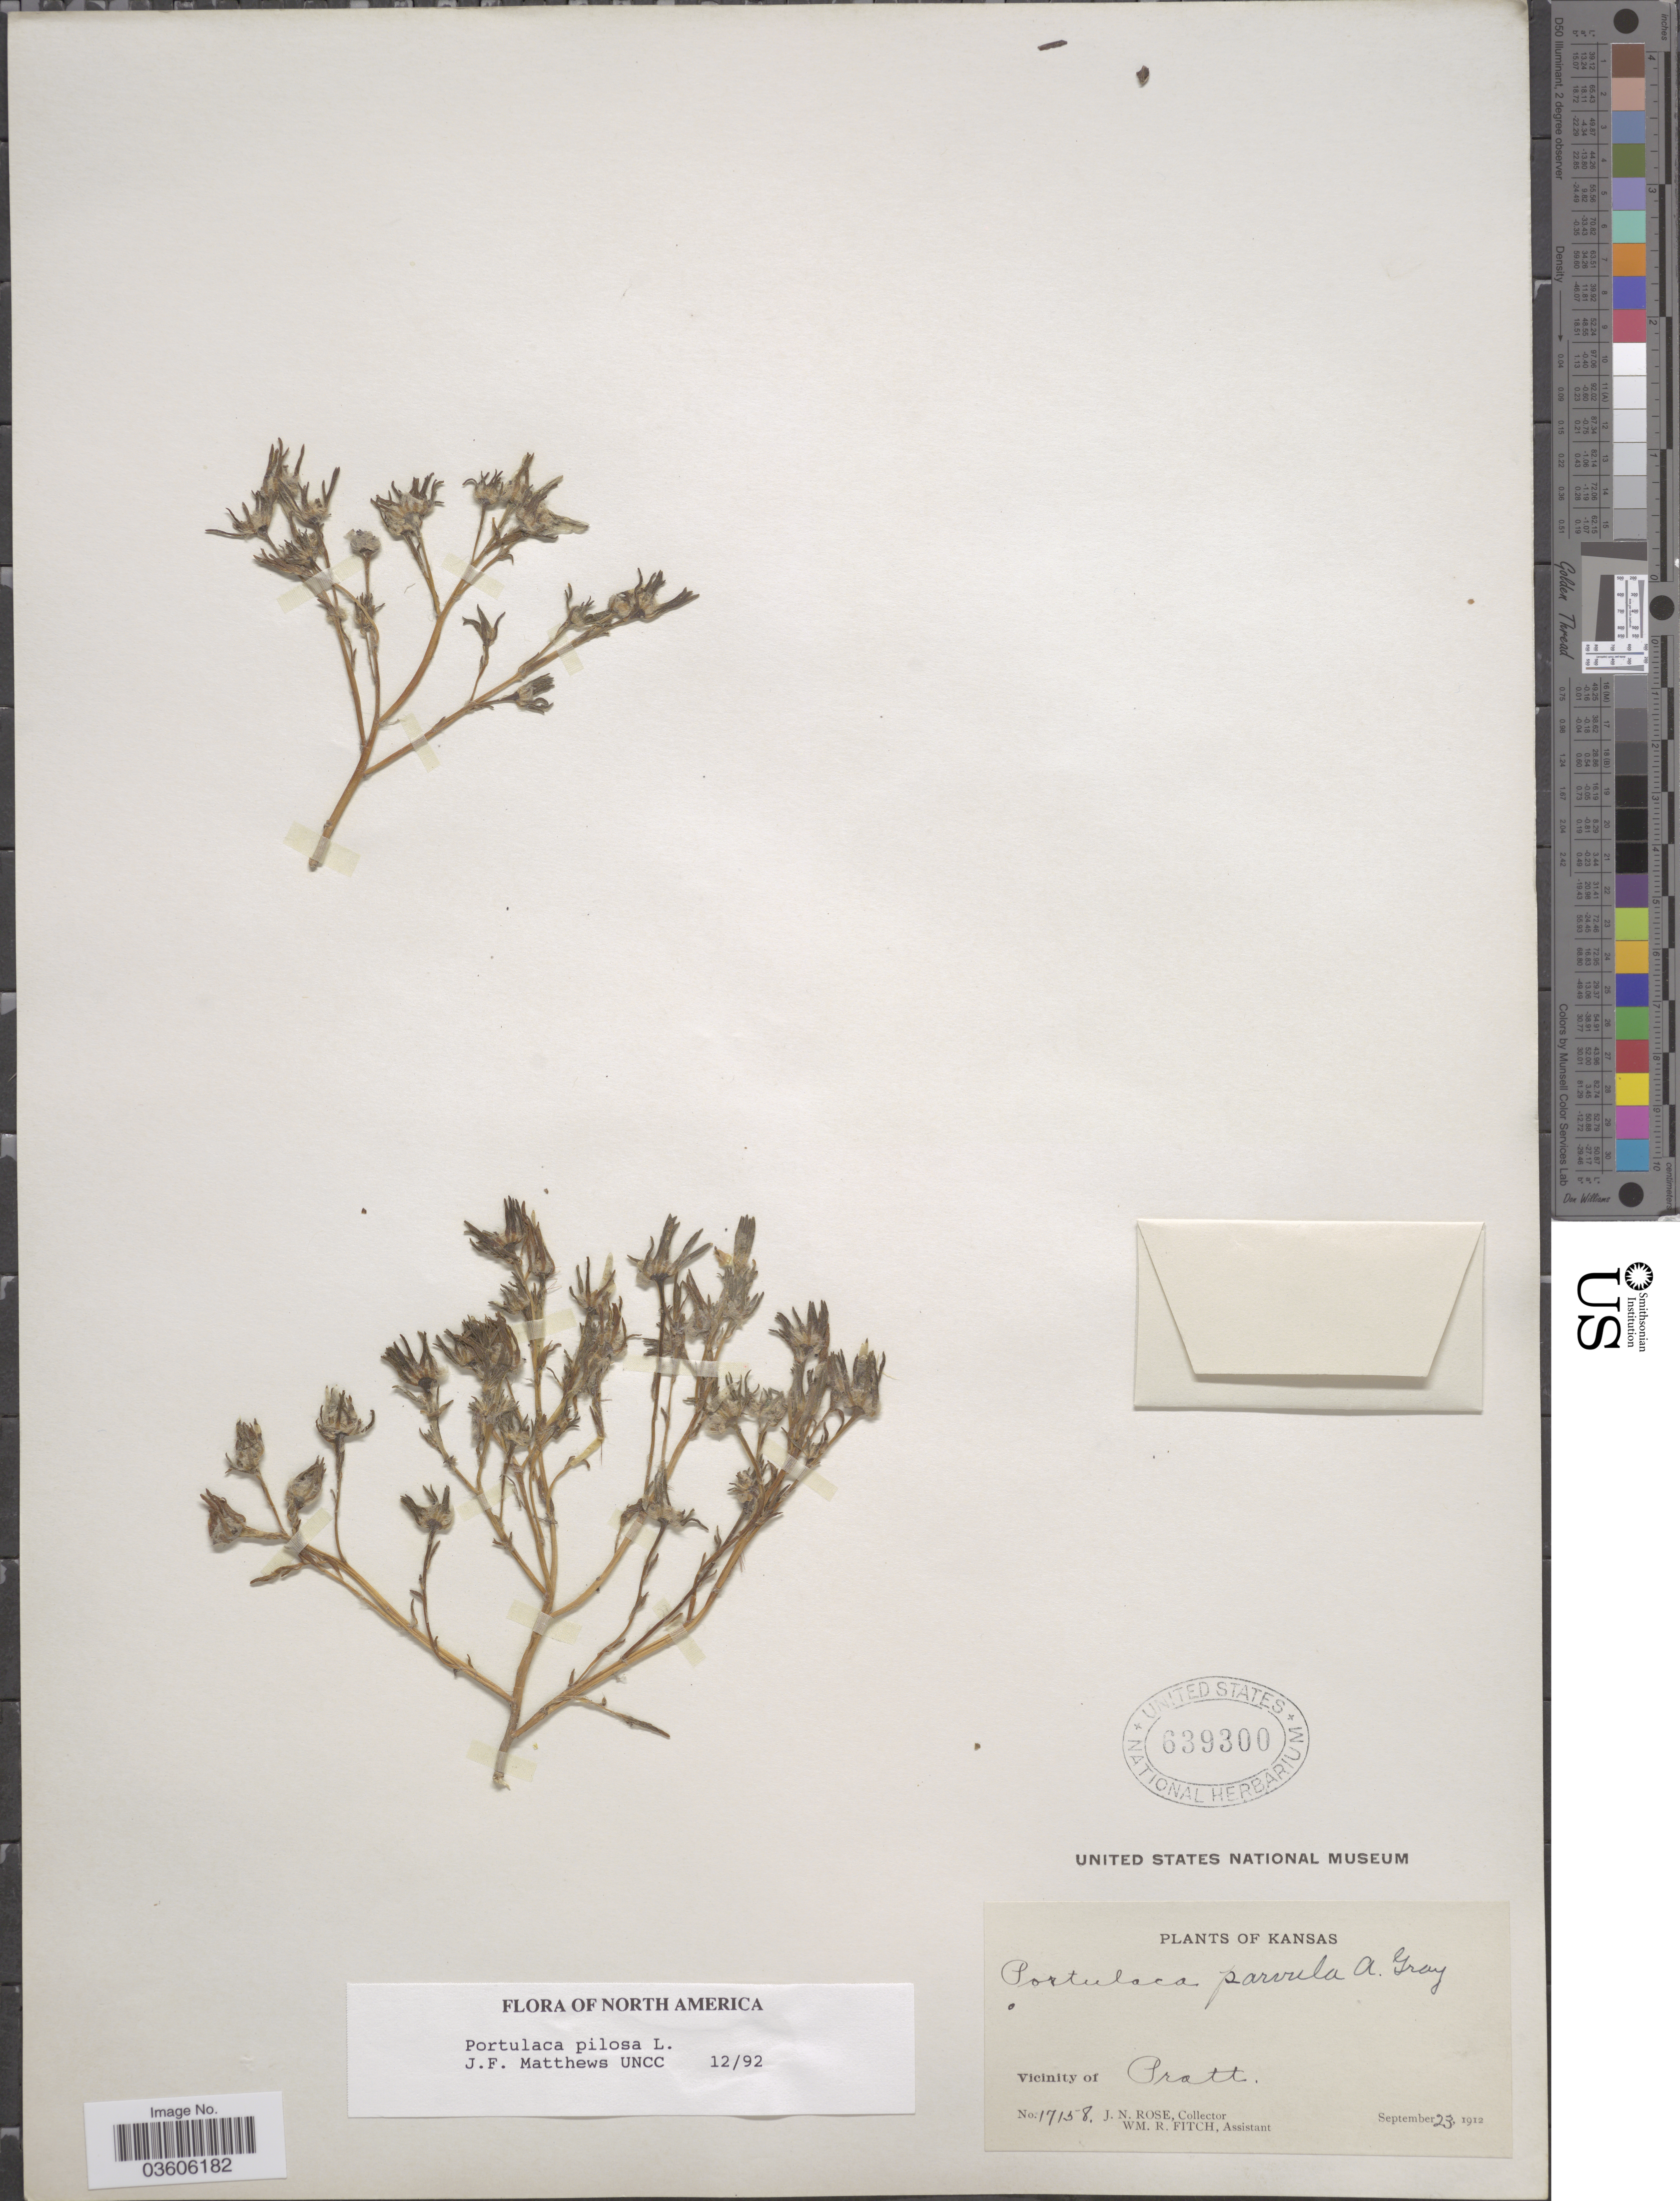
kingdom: Plantae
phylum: Tracheophyta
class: Magnoliopsida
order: Caryophyllales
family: Portulacaceae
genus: Portulaca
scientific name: Portulaca pilosa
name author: L.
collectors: J. N. Rose & W. R. Fitch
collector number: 17158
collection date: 1912-09-23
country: United States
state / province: Kansas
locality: Vicinity of Pratt.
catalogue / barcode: US 639300